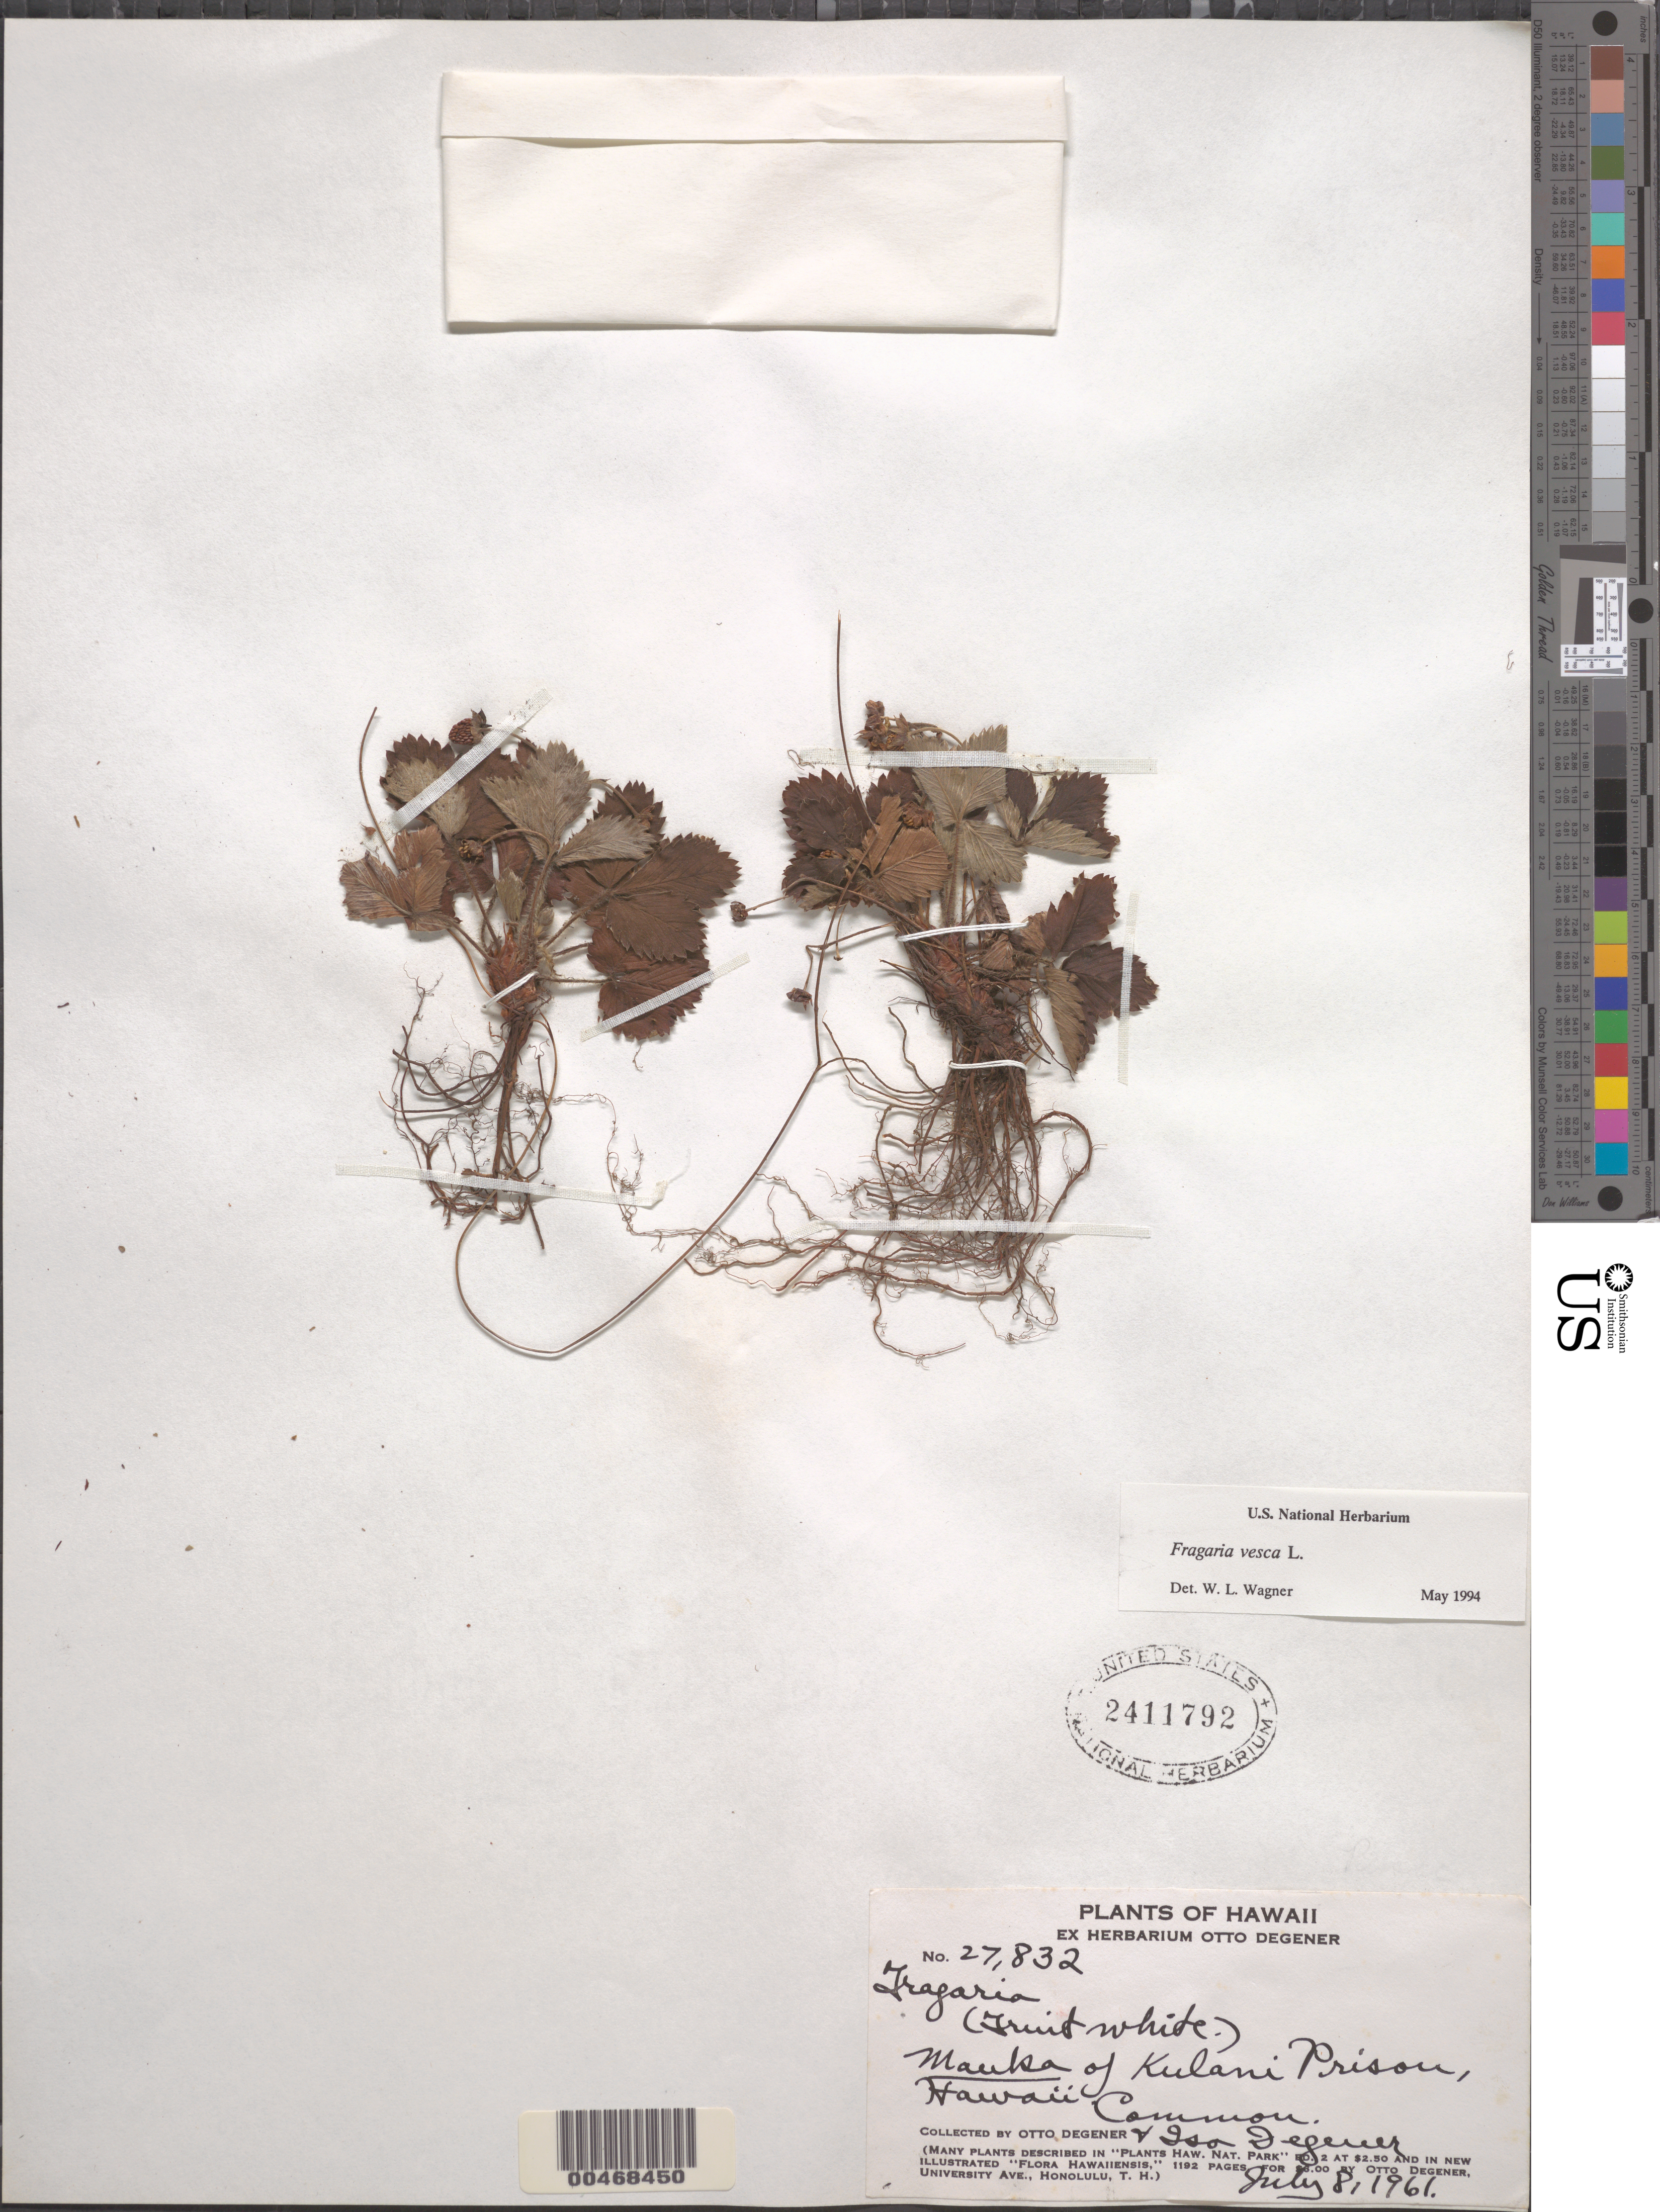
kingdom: Plantae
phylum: Tracheophyta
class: Magnoliopsida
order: Rosales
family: Rosaceae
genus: Fragaria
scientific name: Fragaria vesca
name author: L.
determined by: Wagner, W. L., (BOT), Smithsonian Institution - National Museum of Natural History (UNITED STATES)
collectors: O. Degener & I. Degener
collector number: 27832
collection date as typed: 8 Jul 1961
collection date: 1961-07-08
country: United States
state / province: Hawaii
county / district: Hawaii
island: Hawaii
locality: Mauka of Kulani Prison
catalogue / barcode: US 2411792